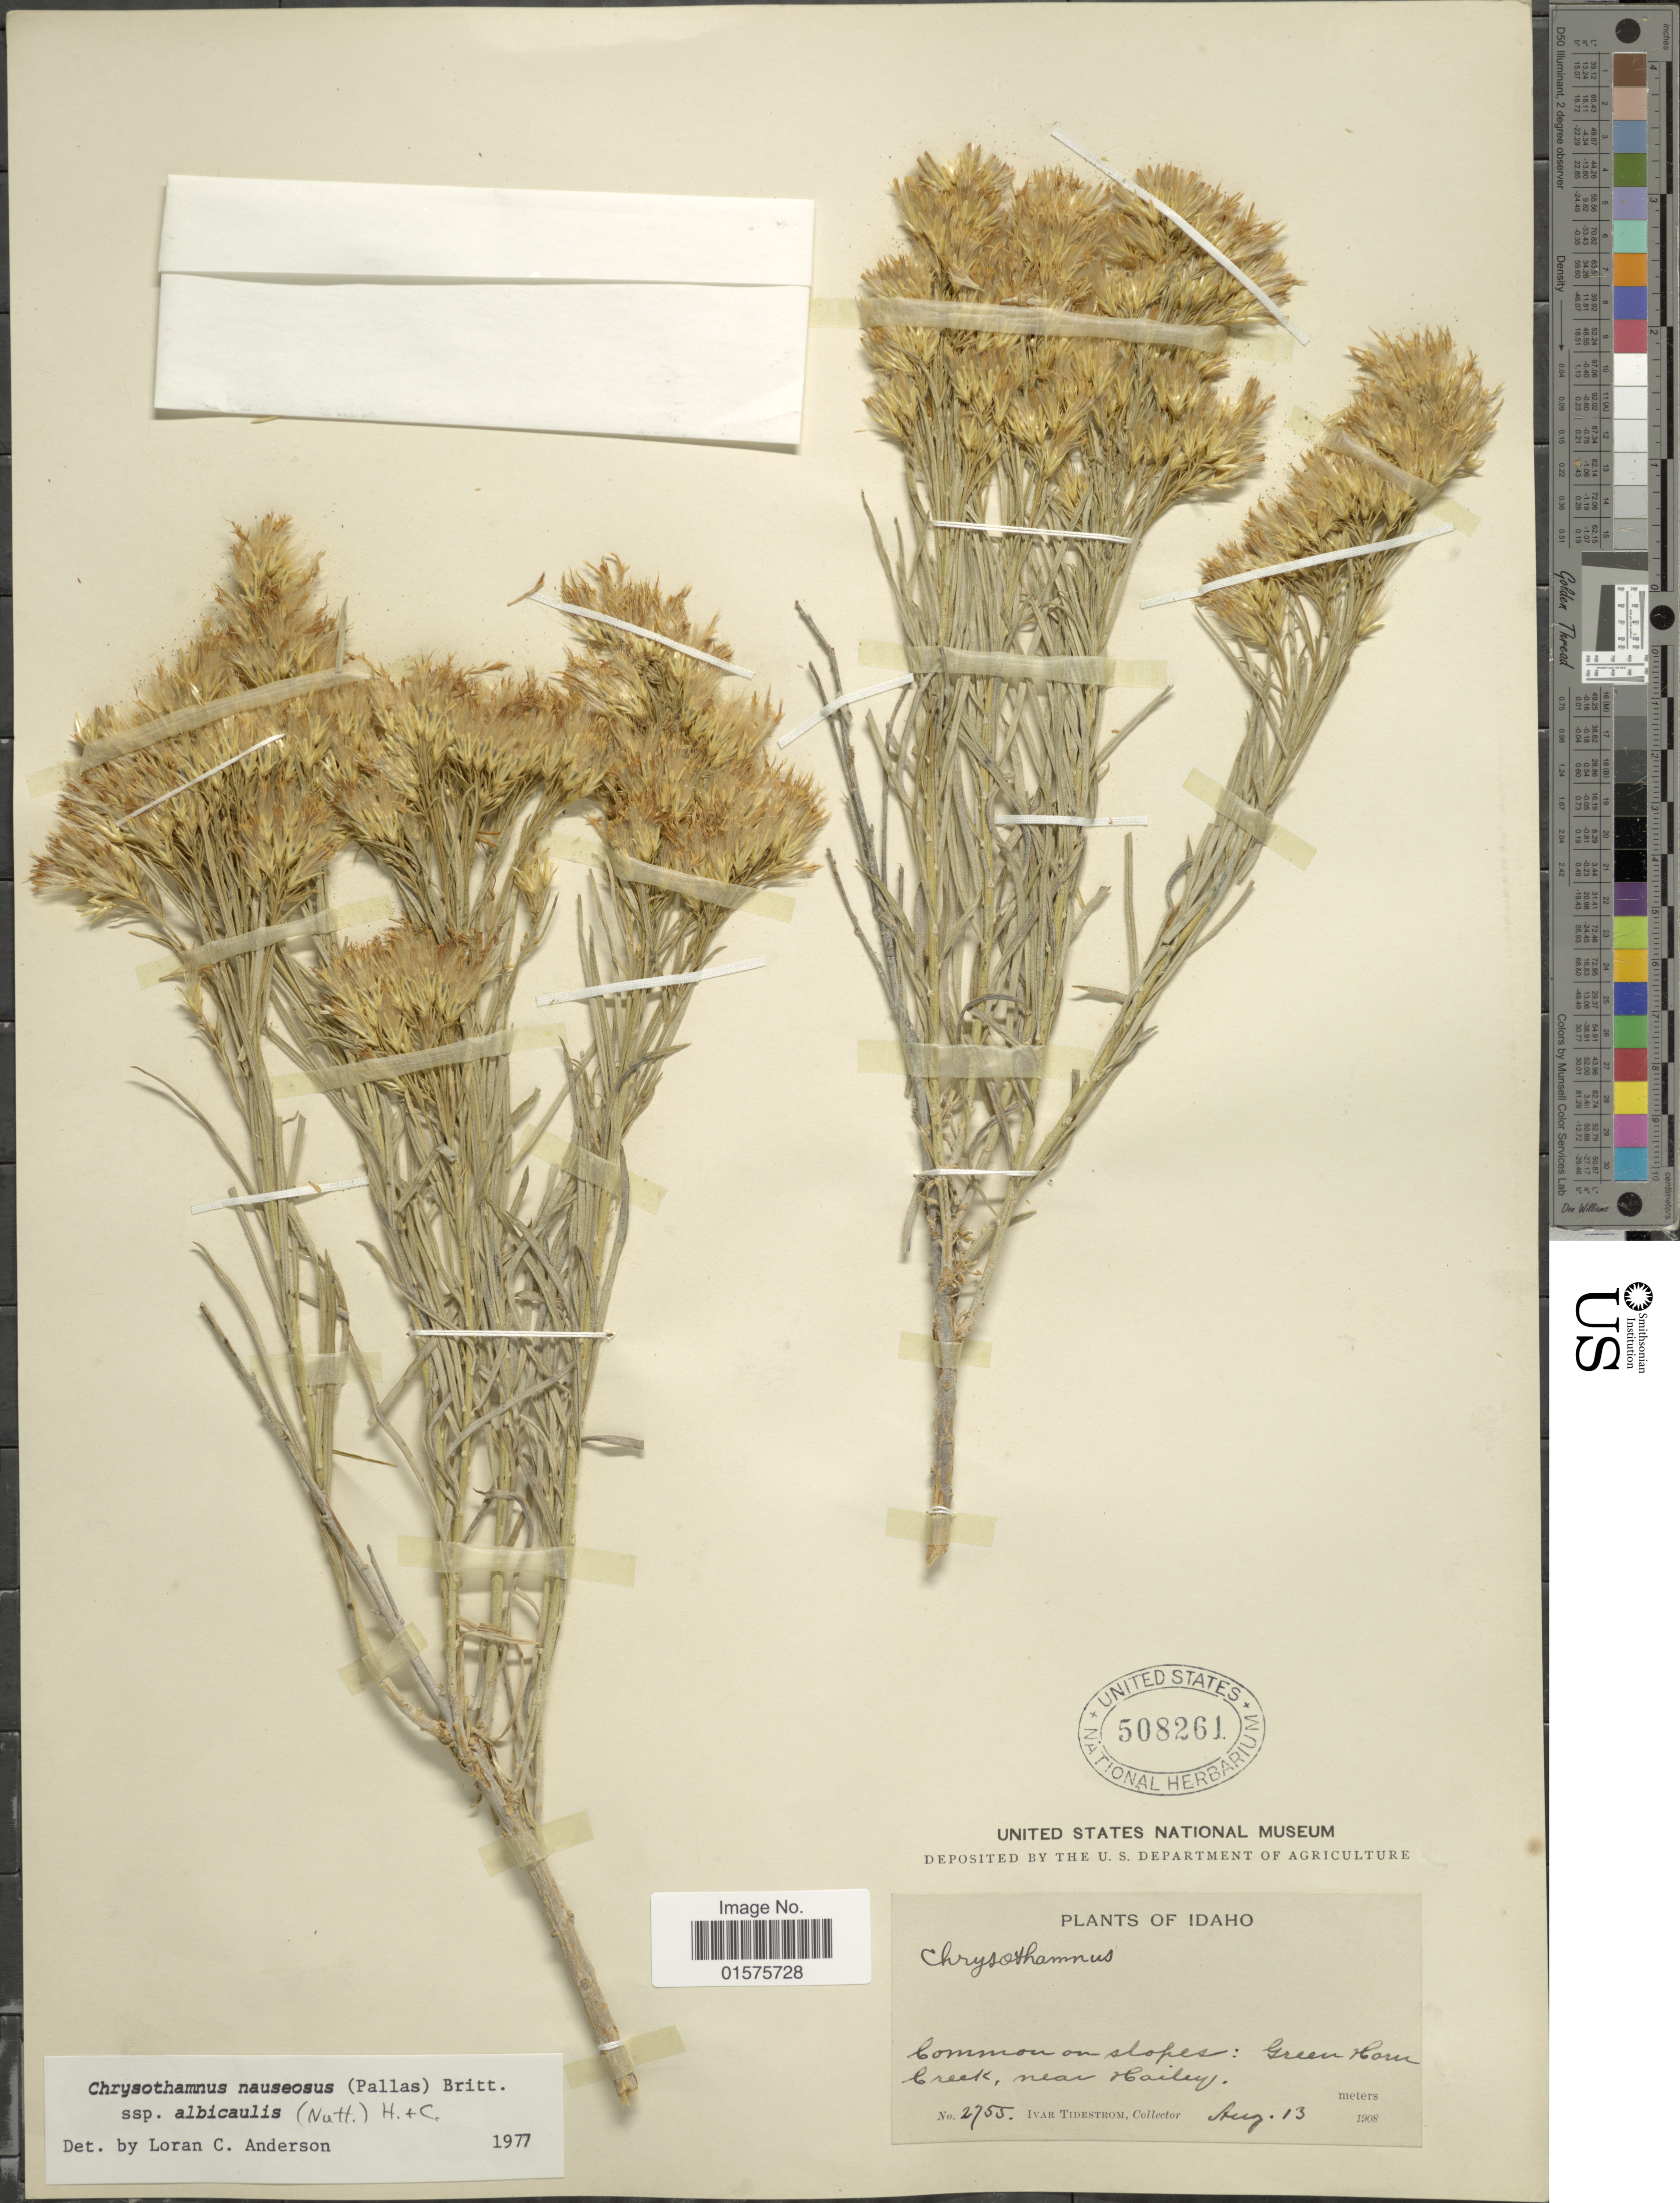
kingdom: Plantae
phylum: Tracheophyta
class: Magnoliopsida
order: Asterales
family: Asteraceae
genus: Ericameria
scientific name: Ericameria nauseosa var. speciosa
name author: (Nutt.) G.L. Nesom & G.I. Baird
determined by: Urbatsch, Lowell E., Curator (LSU), Louisiana State University (UNITED STATES)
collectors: I. F. Tidestrom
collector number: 2755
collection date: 1908-08-13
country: United States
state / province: Idaho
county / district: Blaine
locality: Green Horn Creek, near Hailey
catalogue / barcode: US 508261